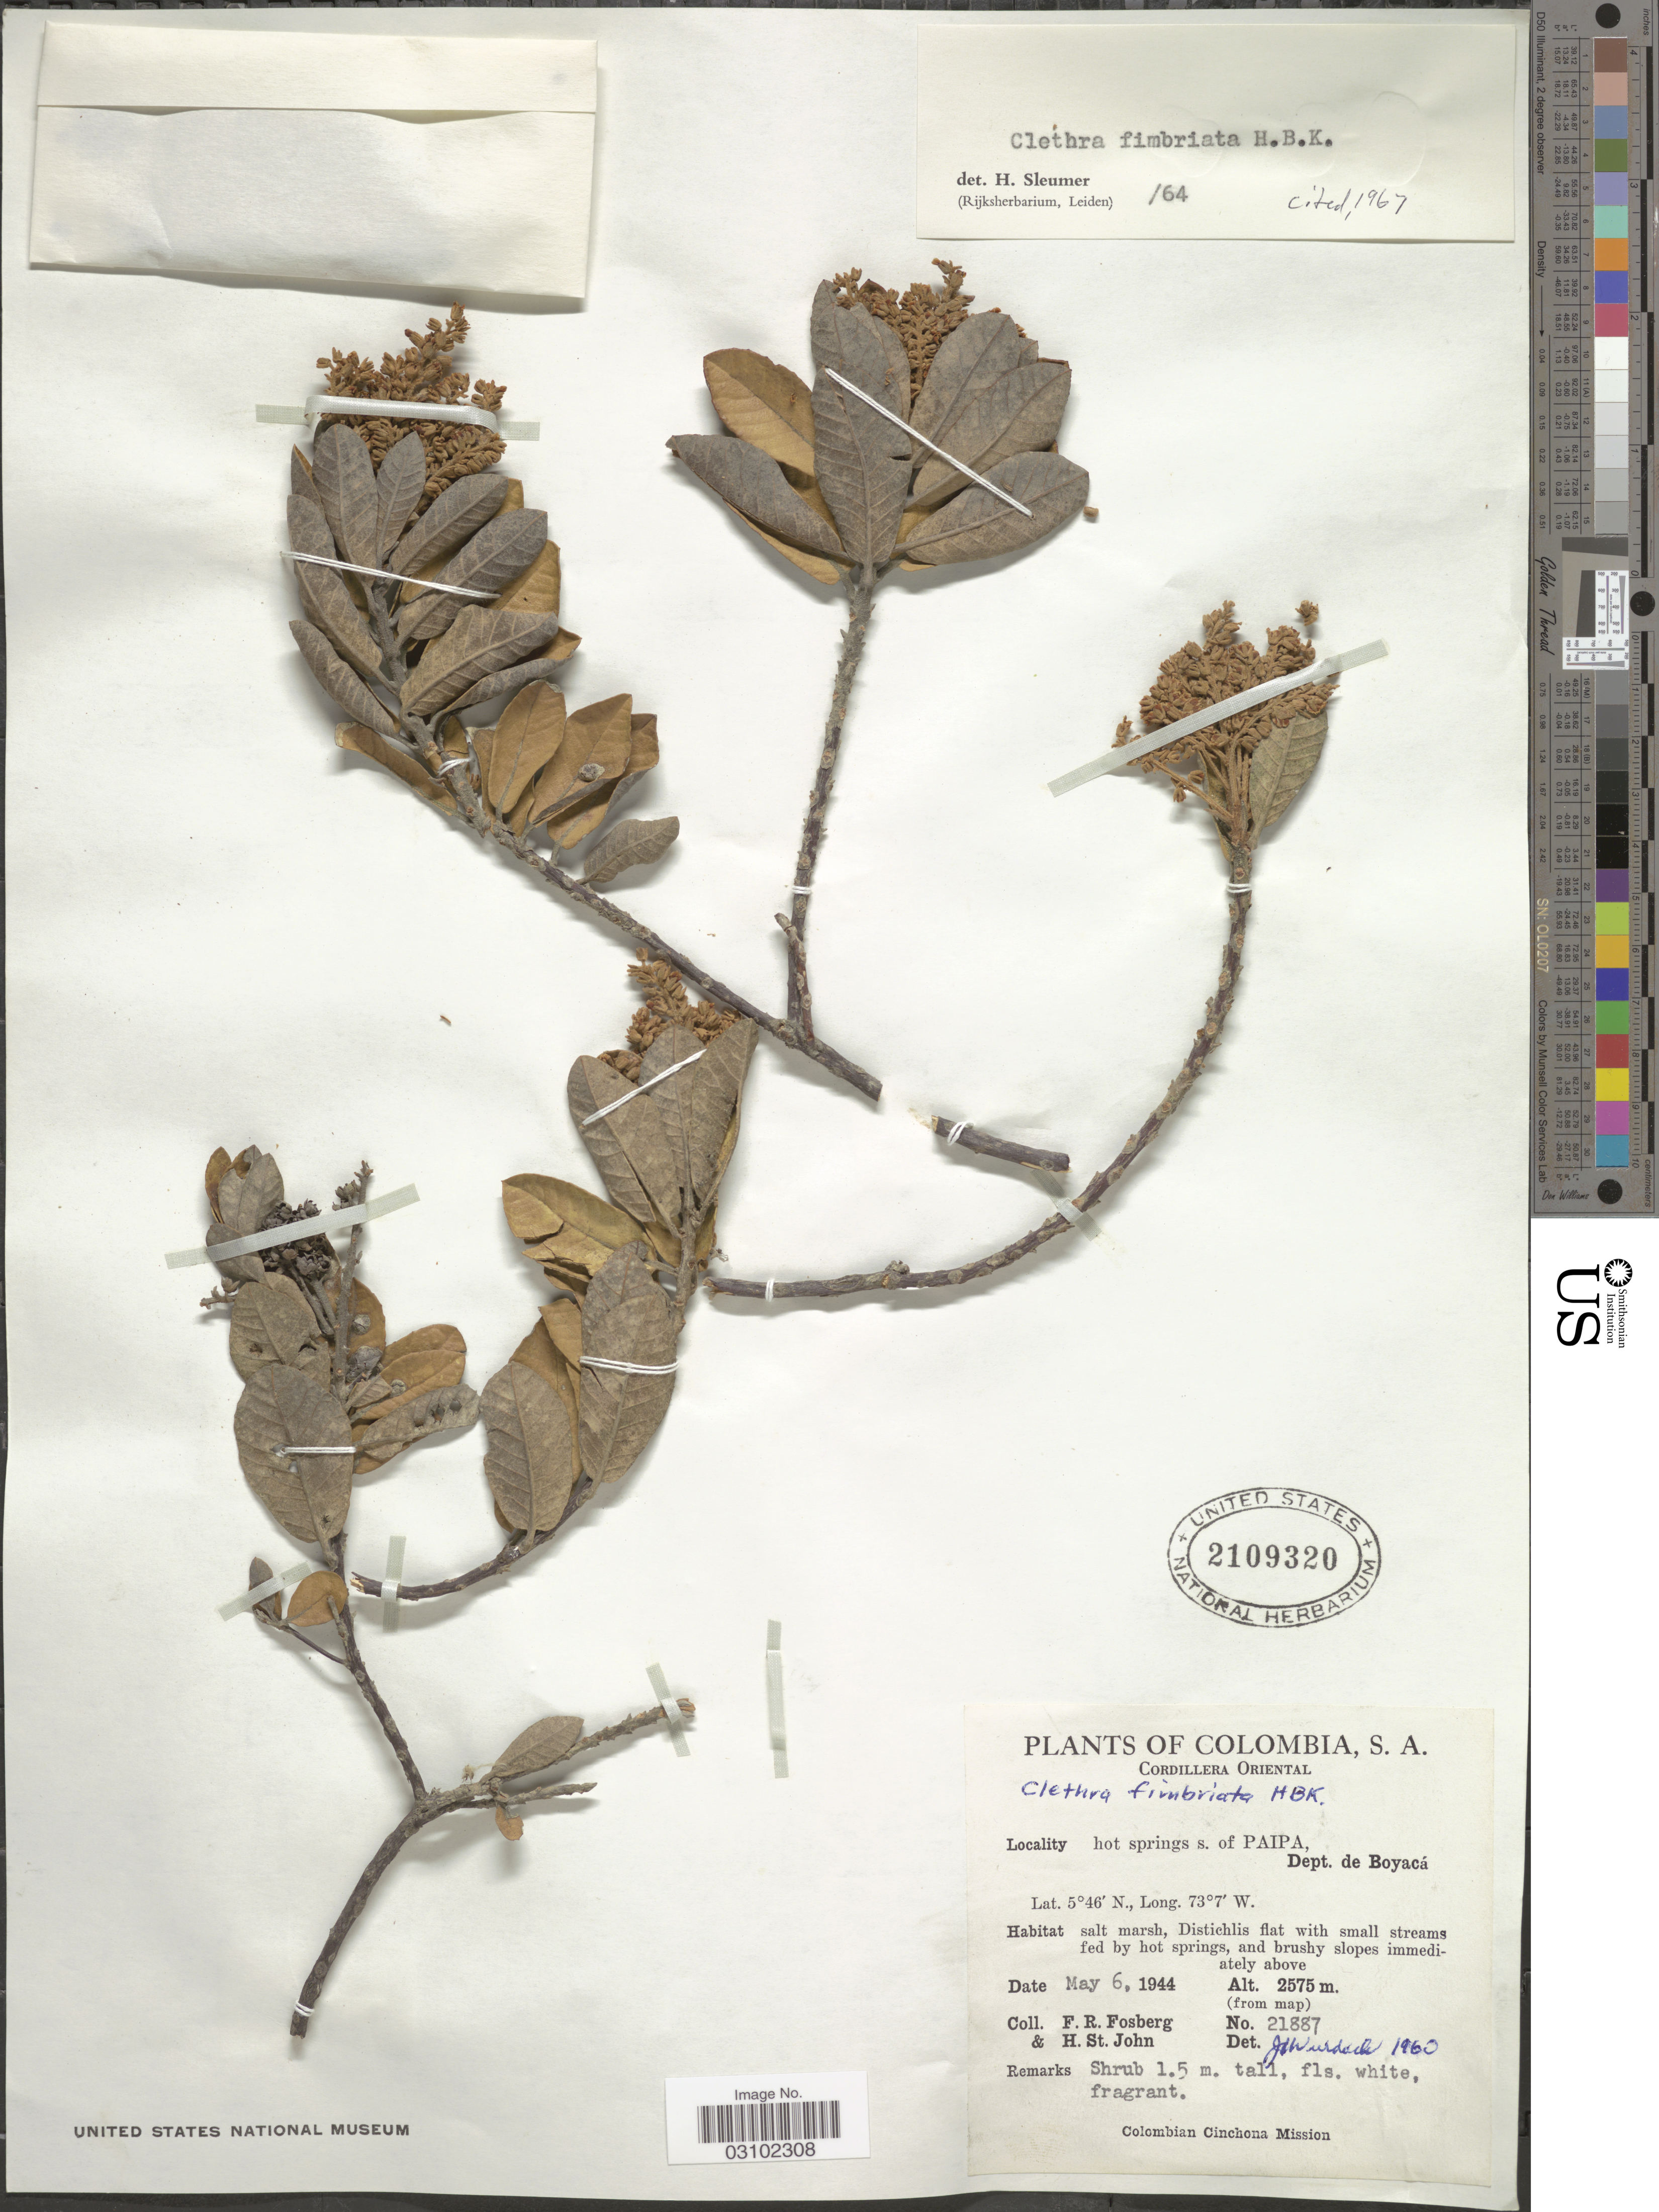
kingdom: Plantae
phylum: Tracheophyta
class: Magnoliopsida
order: Ericales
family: Clethraceae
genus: Clethra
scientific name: Clethra fimbriata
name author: Kunth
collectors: F. R. Fosberg & H. St. John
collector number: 21887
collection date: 1944-05-06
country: Colombia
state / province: Boyacá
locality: Cordillera Oriental, hot springs s. of Paipa, Dept. de Boyacá.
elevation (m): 2575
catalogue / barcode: US 2109320